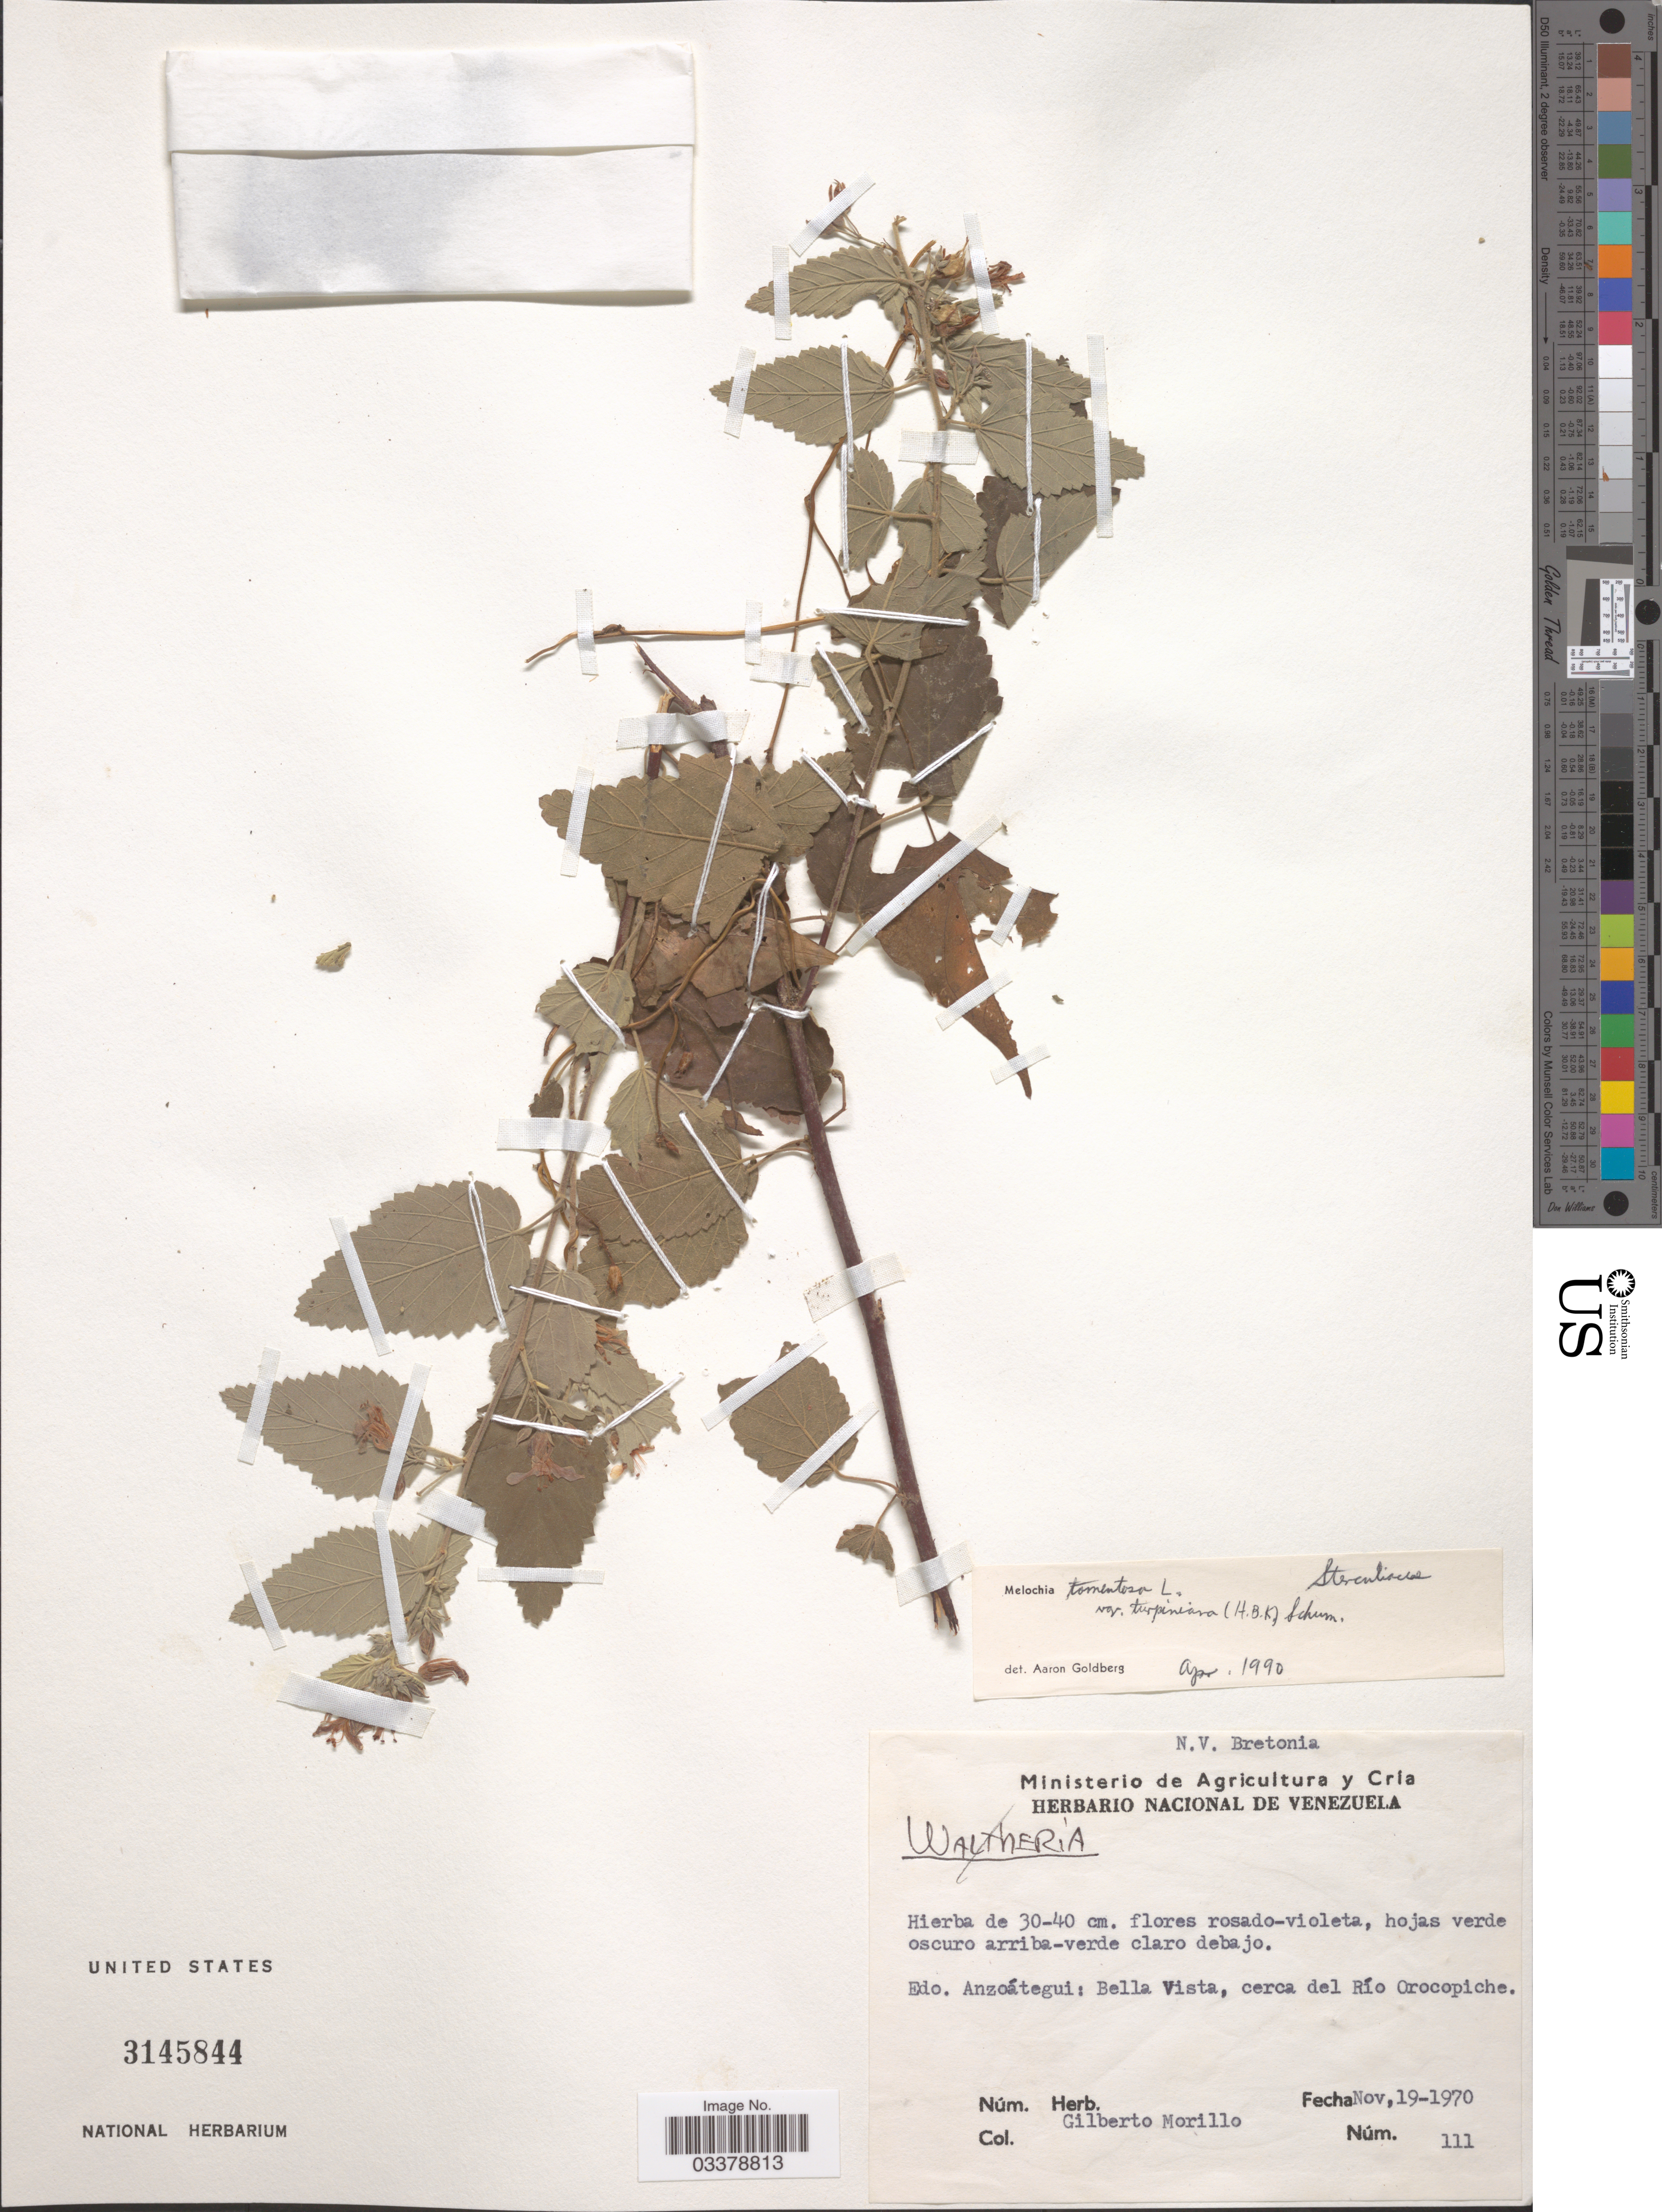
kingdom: Plantae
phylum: Tracheophyta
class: Magnoliopsida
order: Malvales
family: Malvaceae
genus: Melochia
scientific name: Melochia tomentosa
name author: L.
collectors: G. N. Morillo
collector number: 111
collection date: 1970-11-19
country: Venezuela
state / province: Anzoategui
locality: Bella Vista, cerca del Río Orocopiche.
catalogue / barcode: US 3145844